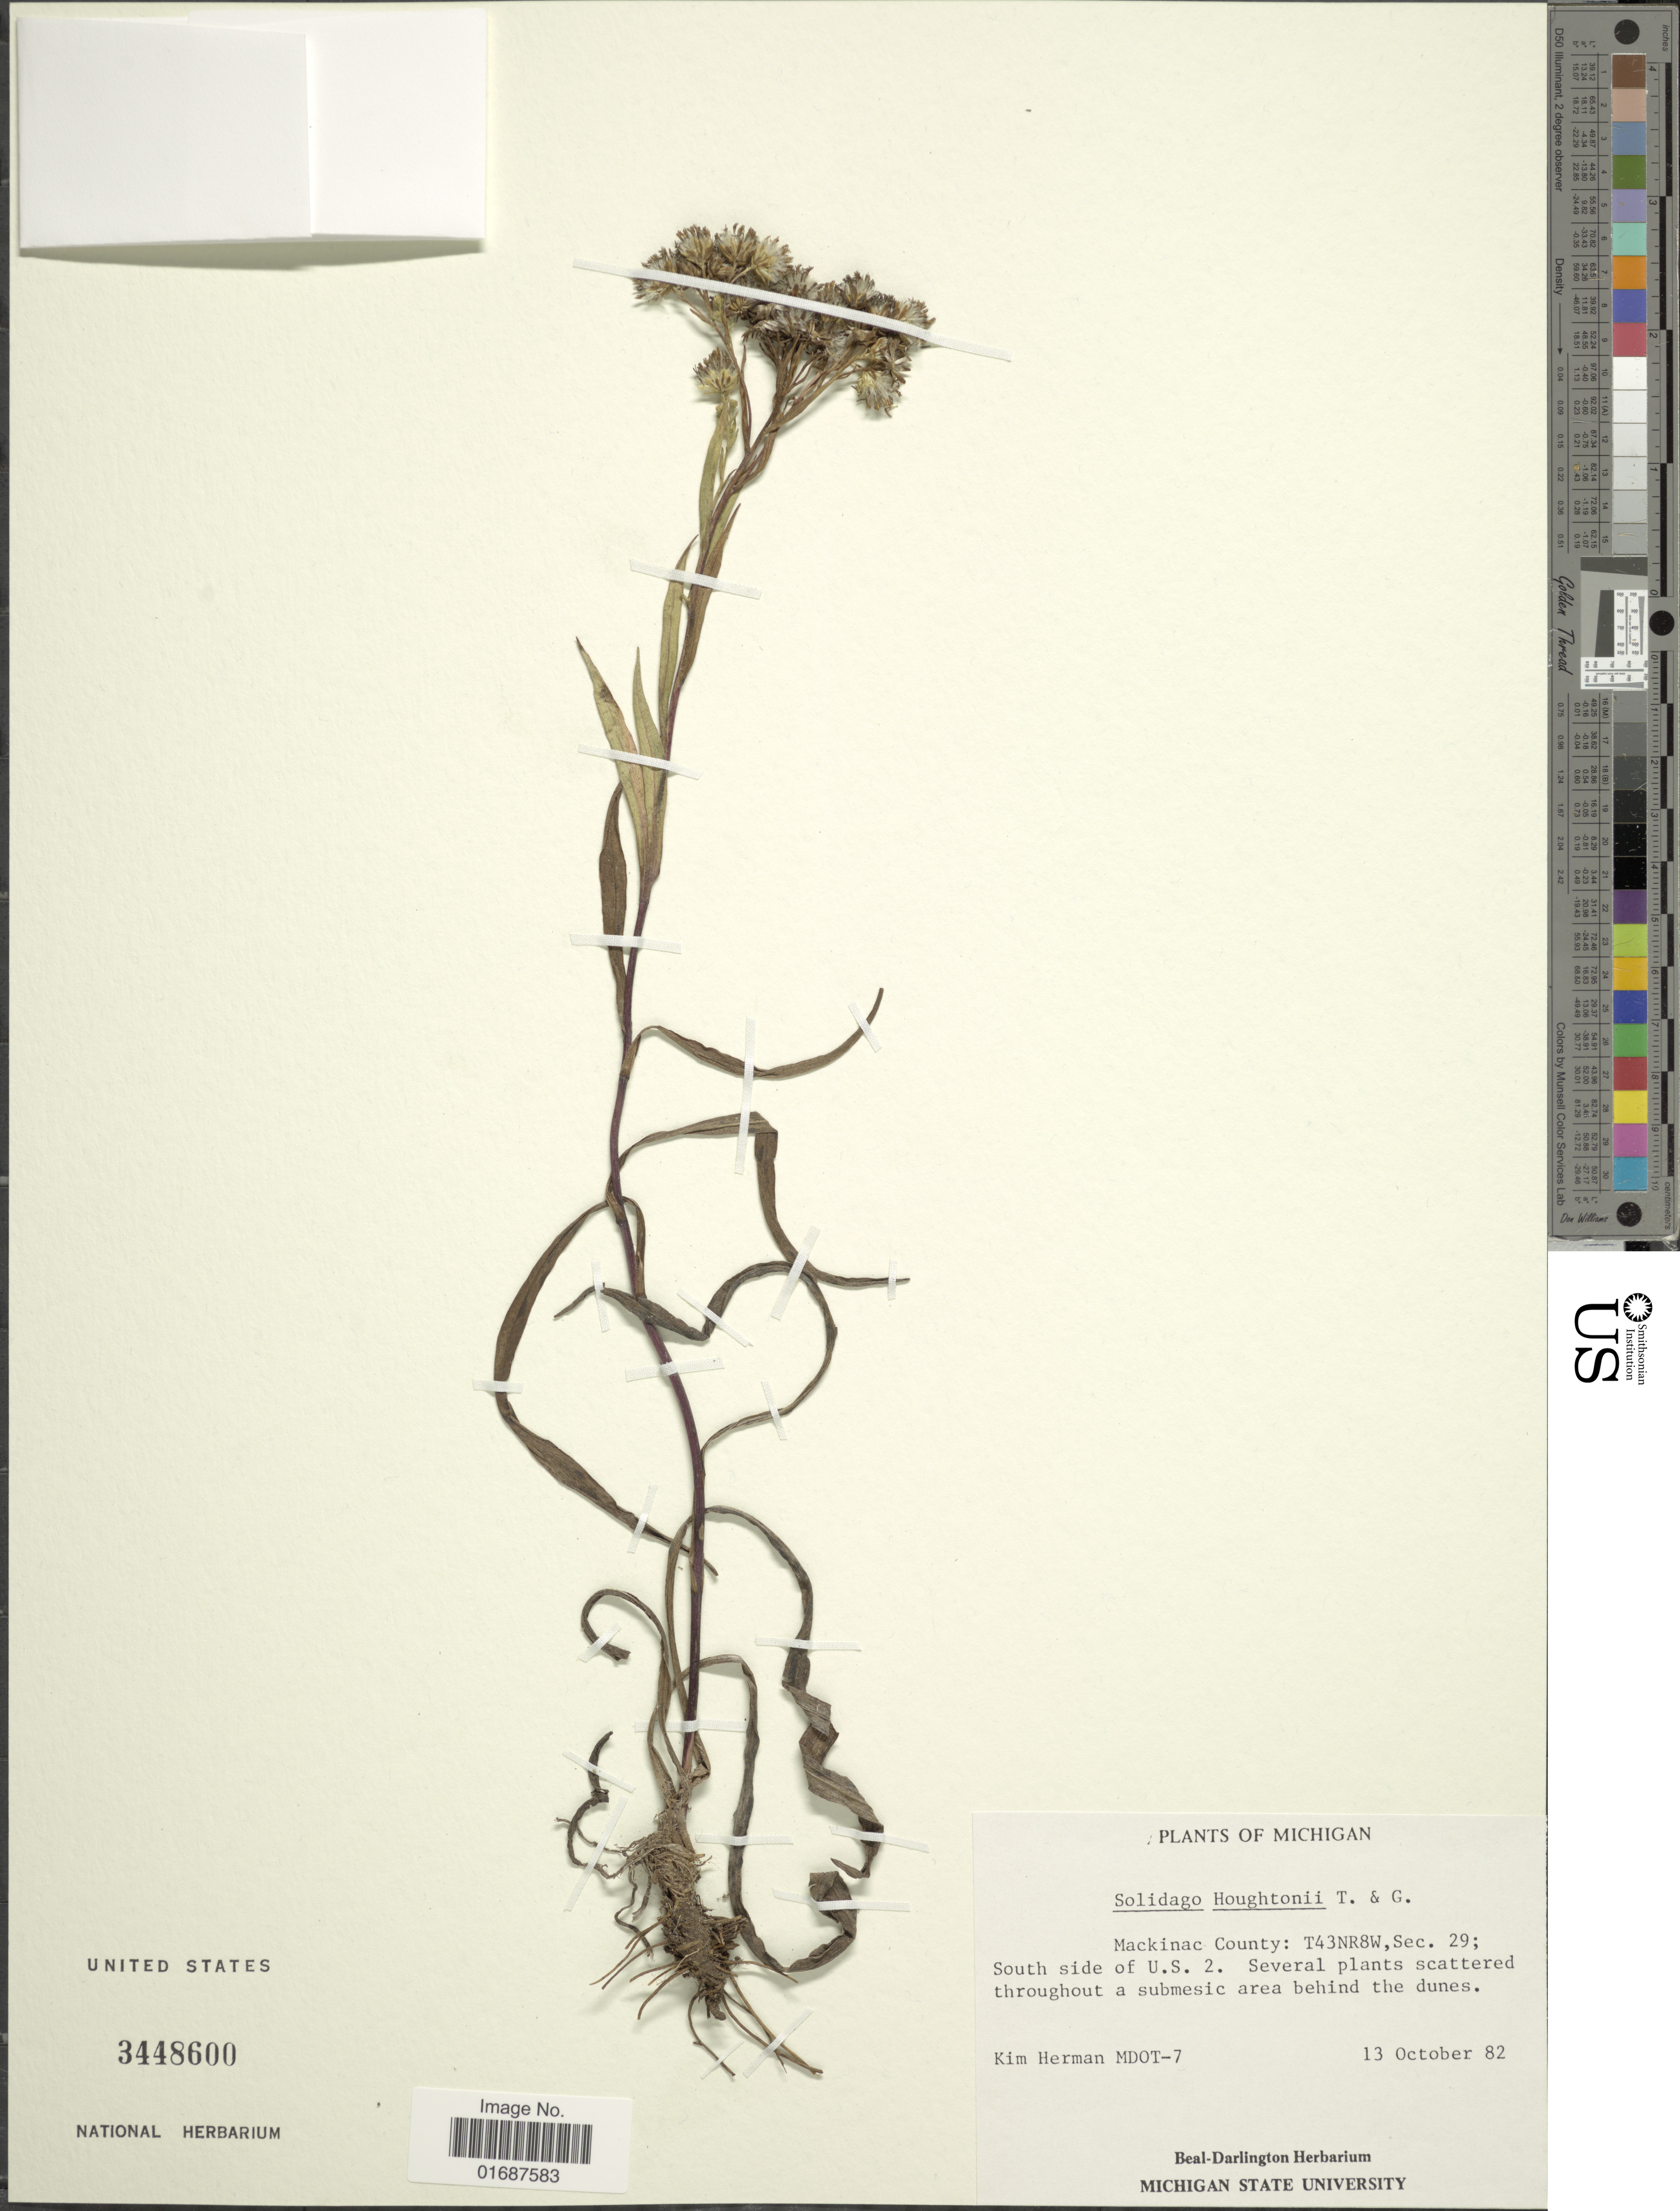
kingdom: Plantae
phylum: Tracheophyta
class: Magnoliopsida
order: Asterales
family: Asteraceae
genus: Solidago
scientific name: Solidago houghtonii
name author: Torr. & A. Gray ex A. Gray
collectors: K. Herman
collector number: MDOT-7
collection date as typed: Transcribed d/m/y: 13/10/82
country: United States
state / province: Michigan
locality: Mackinac County: T43NR8W, Sec. 29; South side of U. S. 2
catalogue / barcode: US 3448600